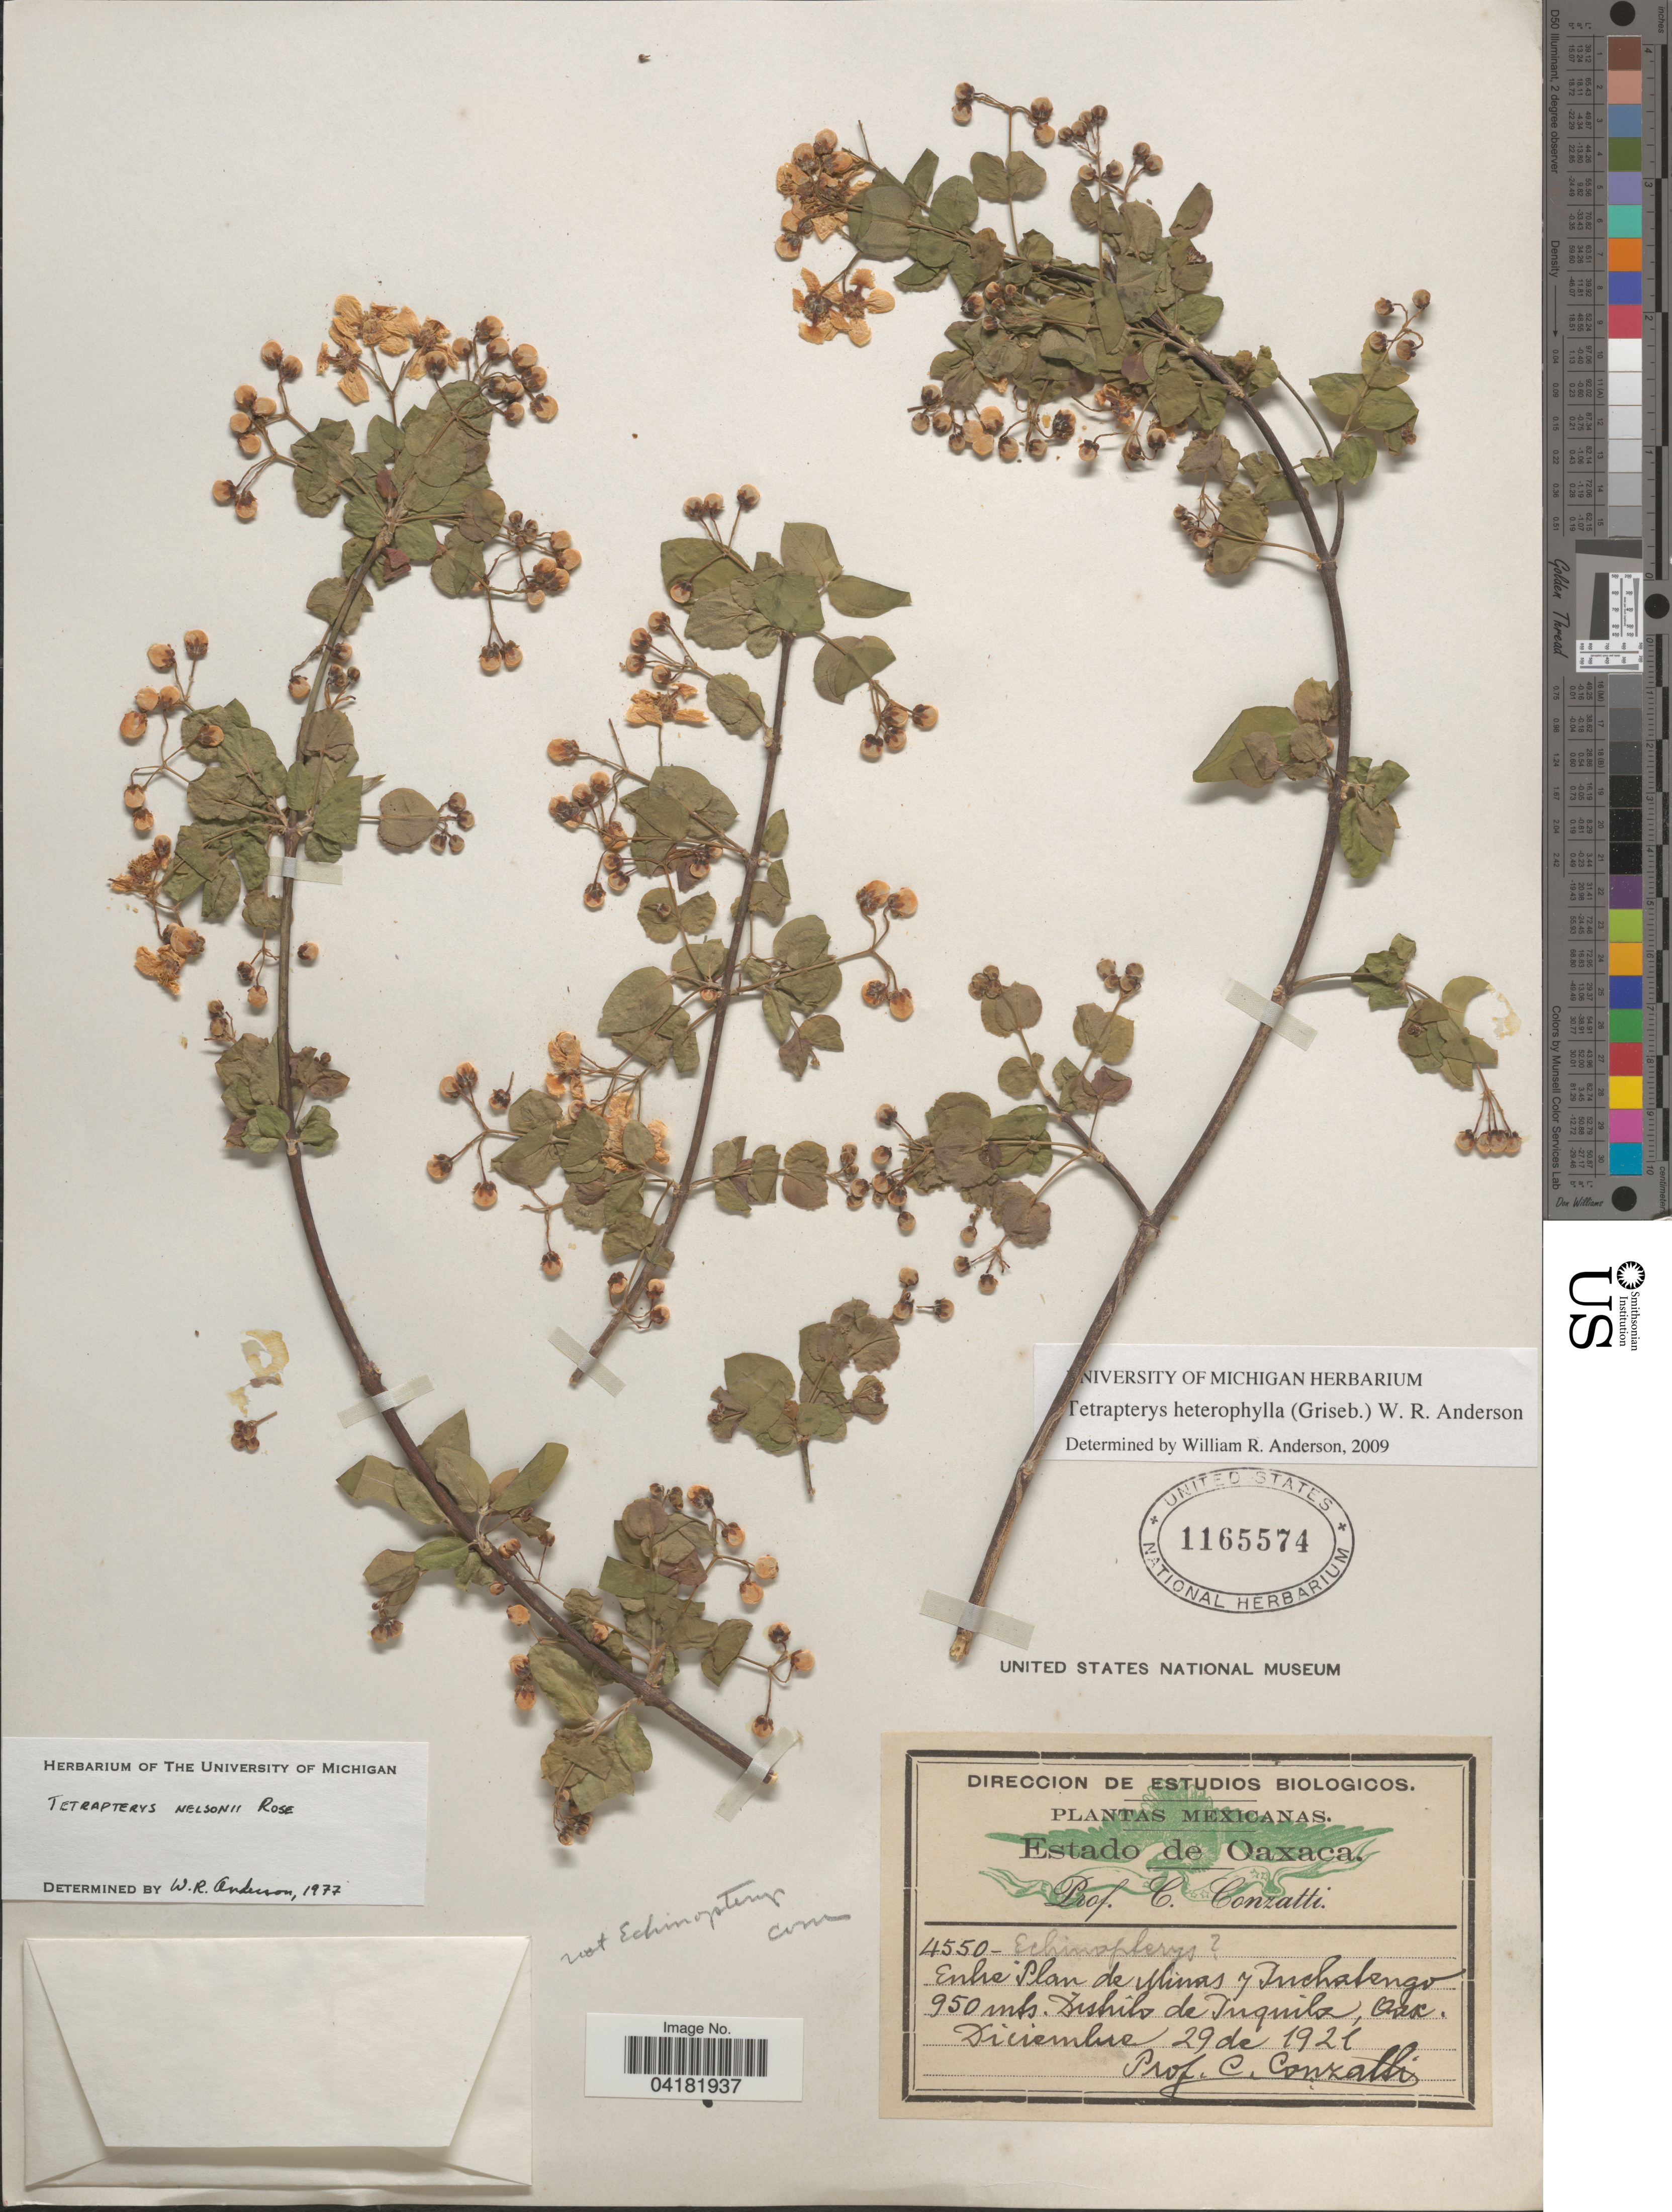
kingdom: Plantae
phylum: Tracheophyta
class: Magnoliopsida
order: Malpighiales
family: Malpighiaceae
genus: Tetrapterys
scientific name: Tetrapterys heterophylla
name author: (Griseb.) W.R. Anderson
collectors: C. Conzalli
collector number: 4550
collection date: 1921-12-29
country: Mexico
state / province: Oaxaca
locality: Mexicanas. Etre Plan de Minas y Tuchatengo. Dishilo [interpreted] de Tuquila.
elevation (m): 950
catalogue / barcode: US 1165574